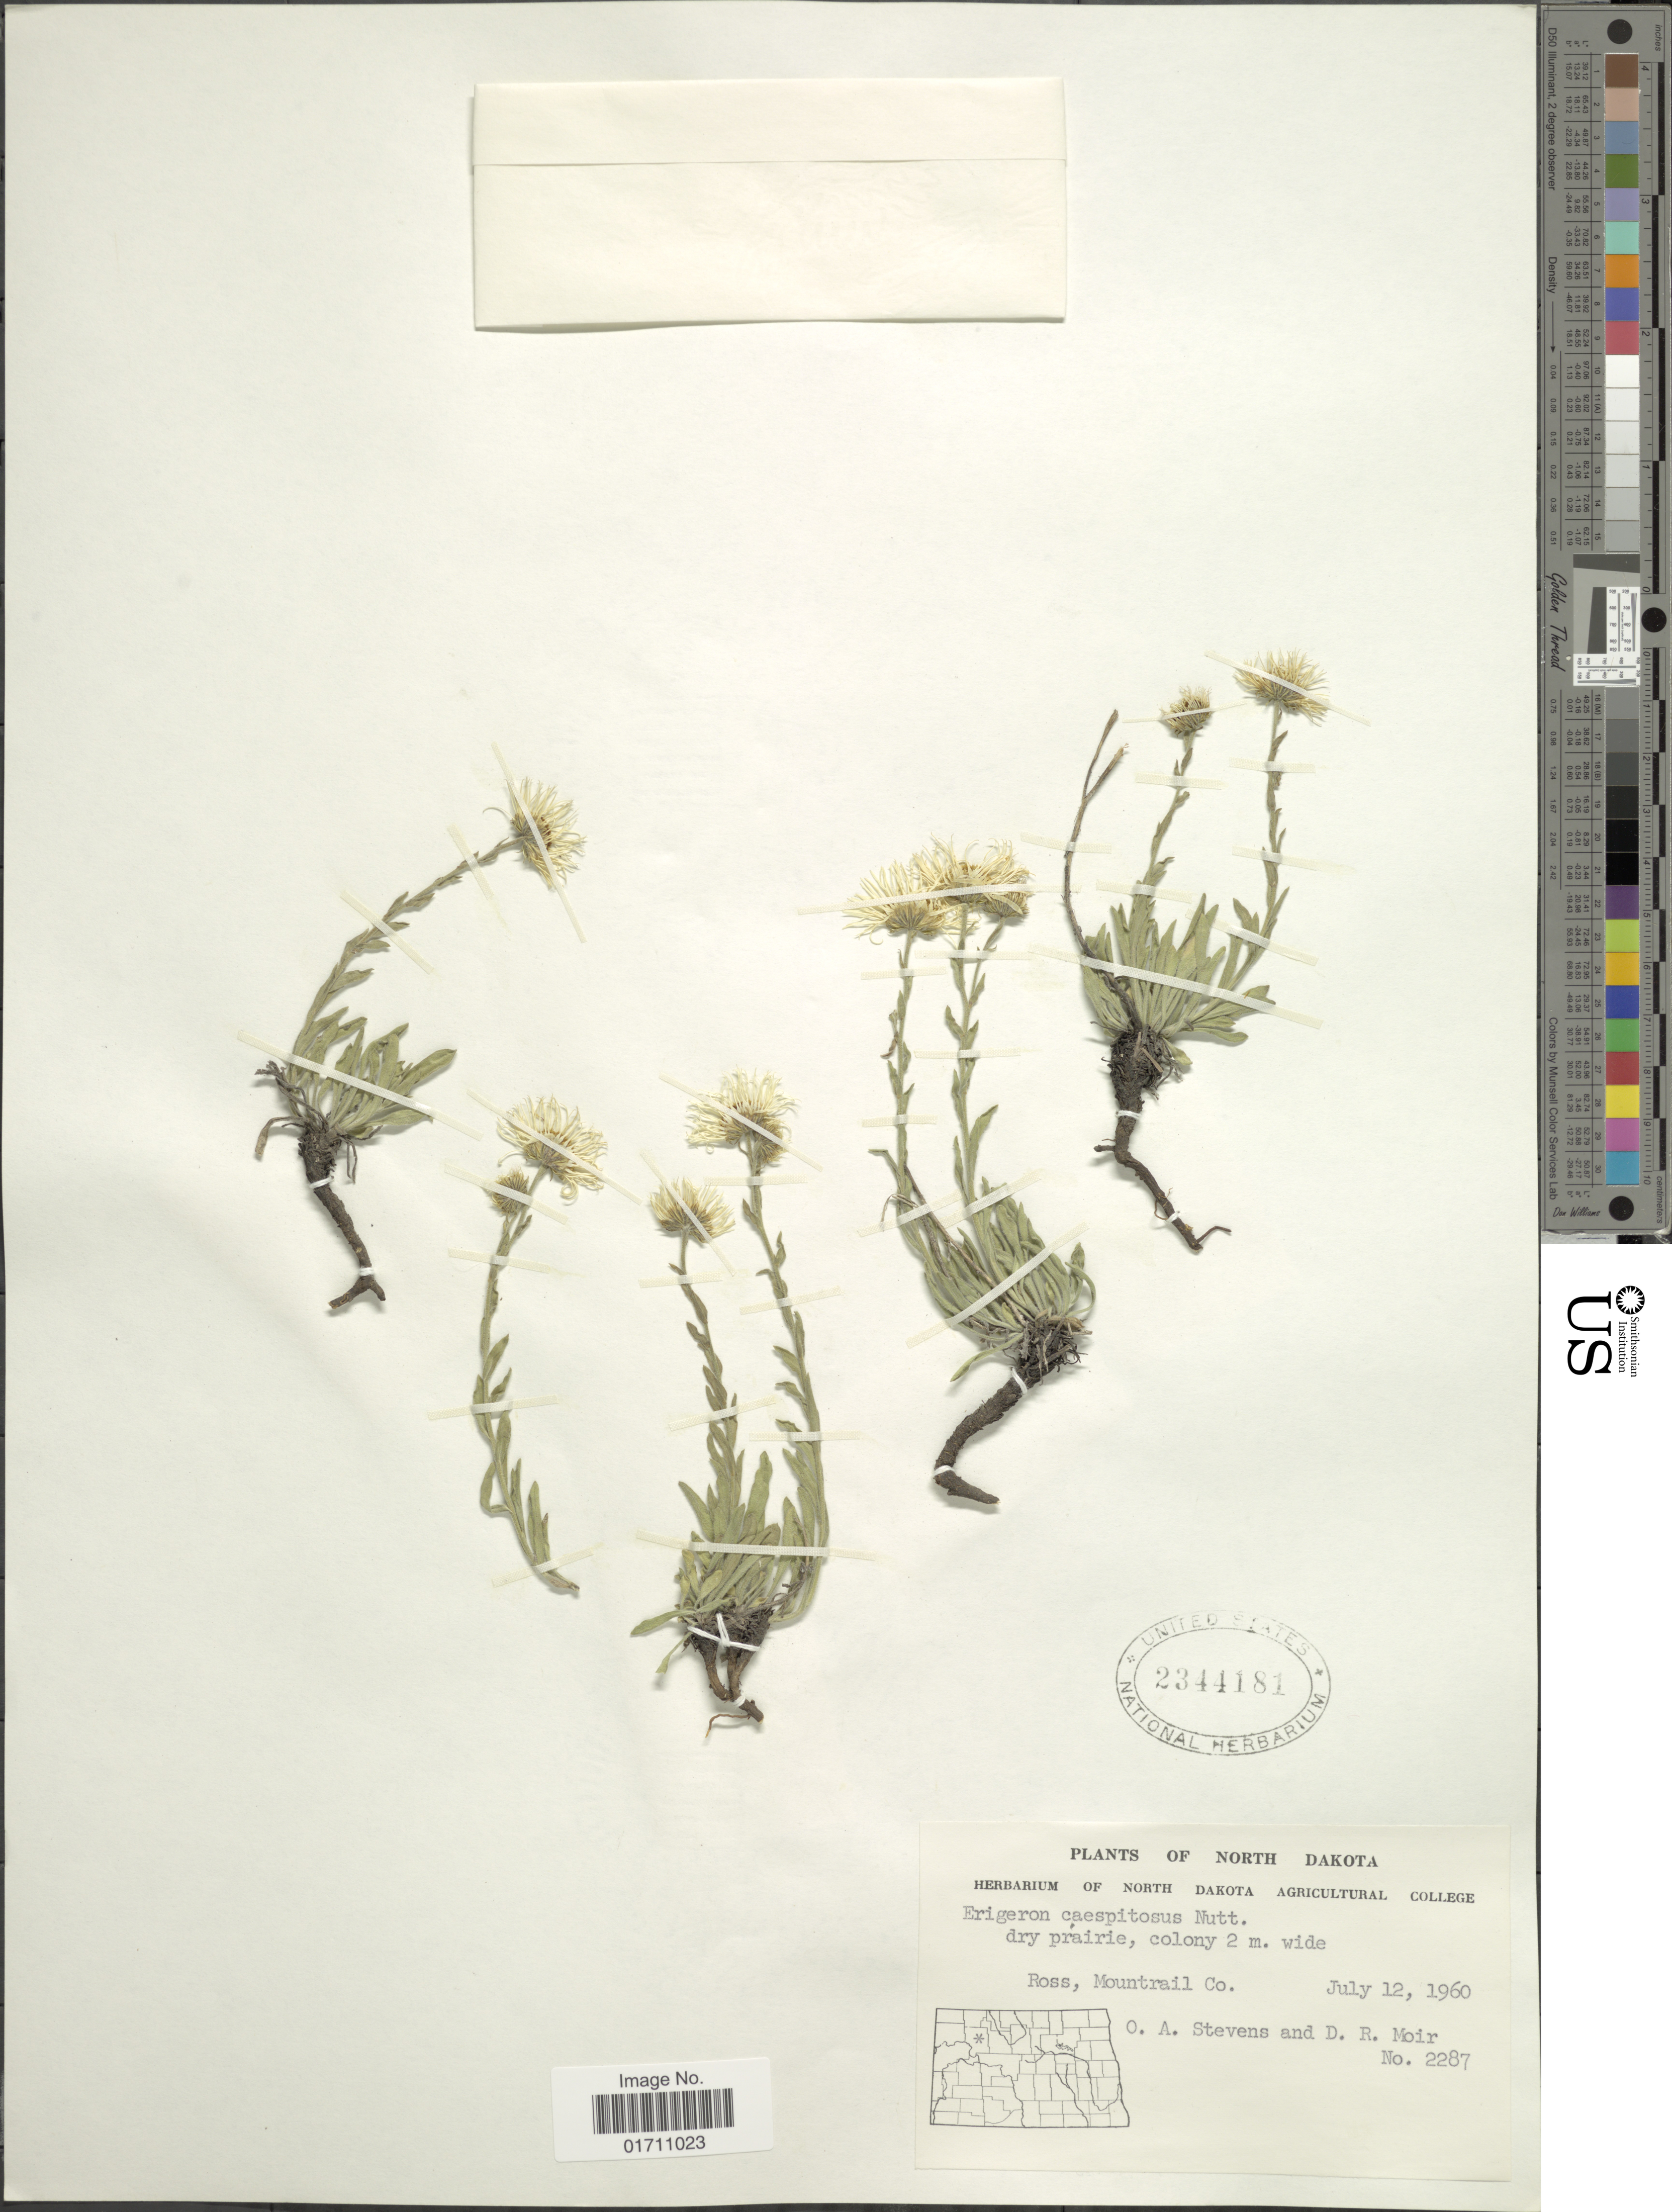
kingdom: Plantae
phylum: Tracheophyta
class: Magnoliopsida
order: Asterales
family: Asteraceae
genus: Erigeron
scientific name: Erigeron caespitosus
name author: Nutt.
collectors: O. A. Stevens & D. Moir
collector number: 2287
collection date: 1960-07-12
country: United States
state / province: North Dakota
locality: Ross, Mountrail Co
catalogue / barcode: US 2344181